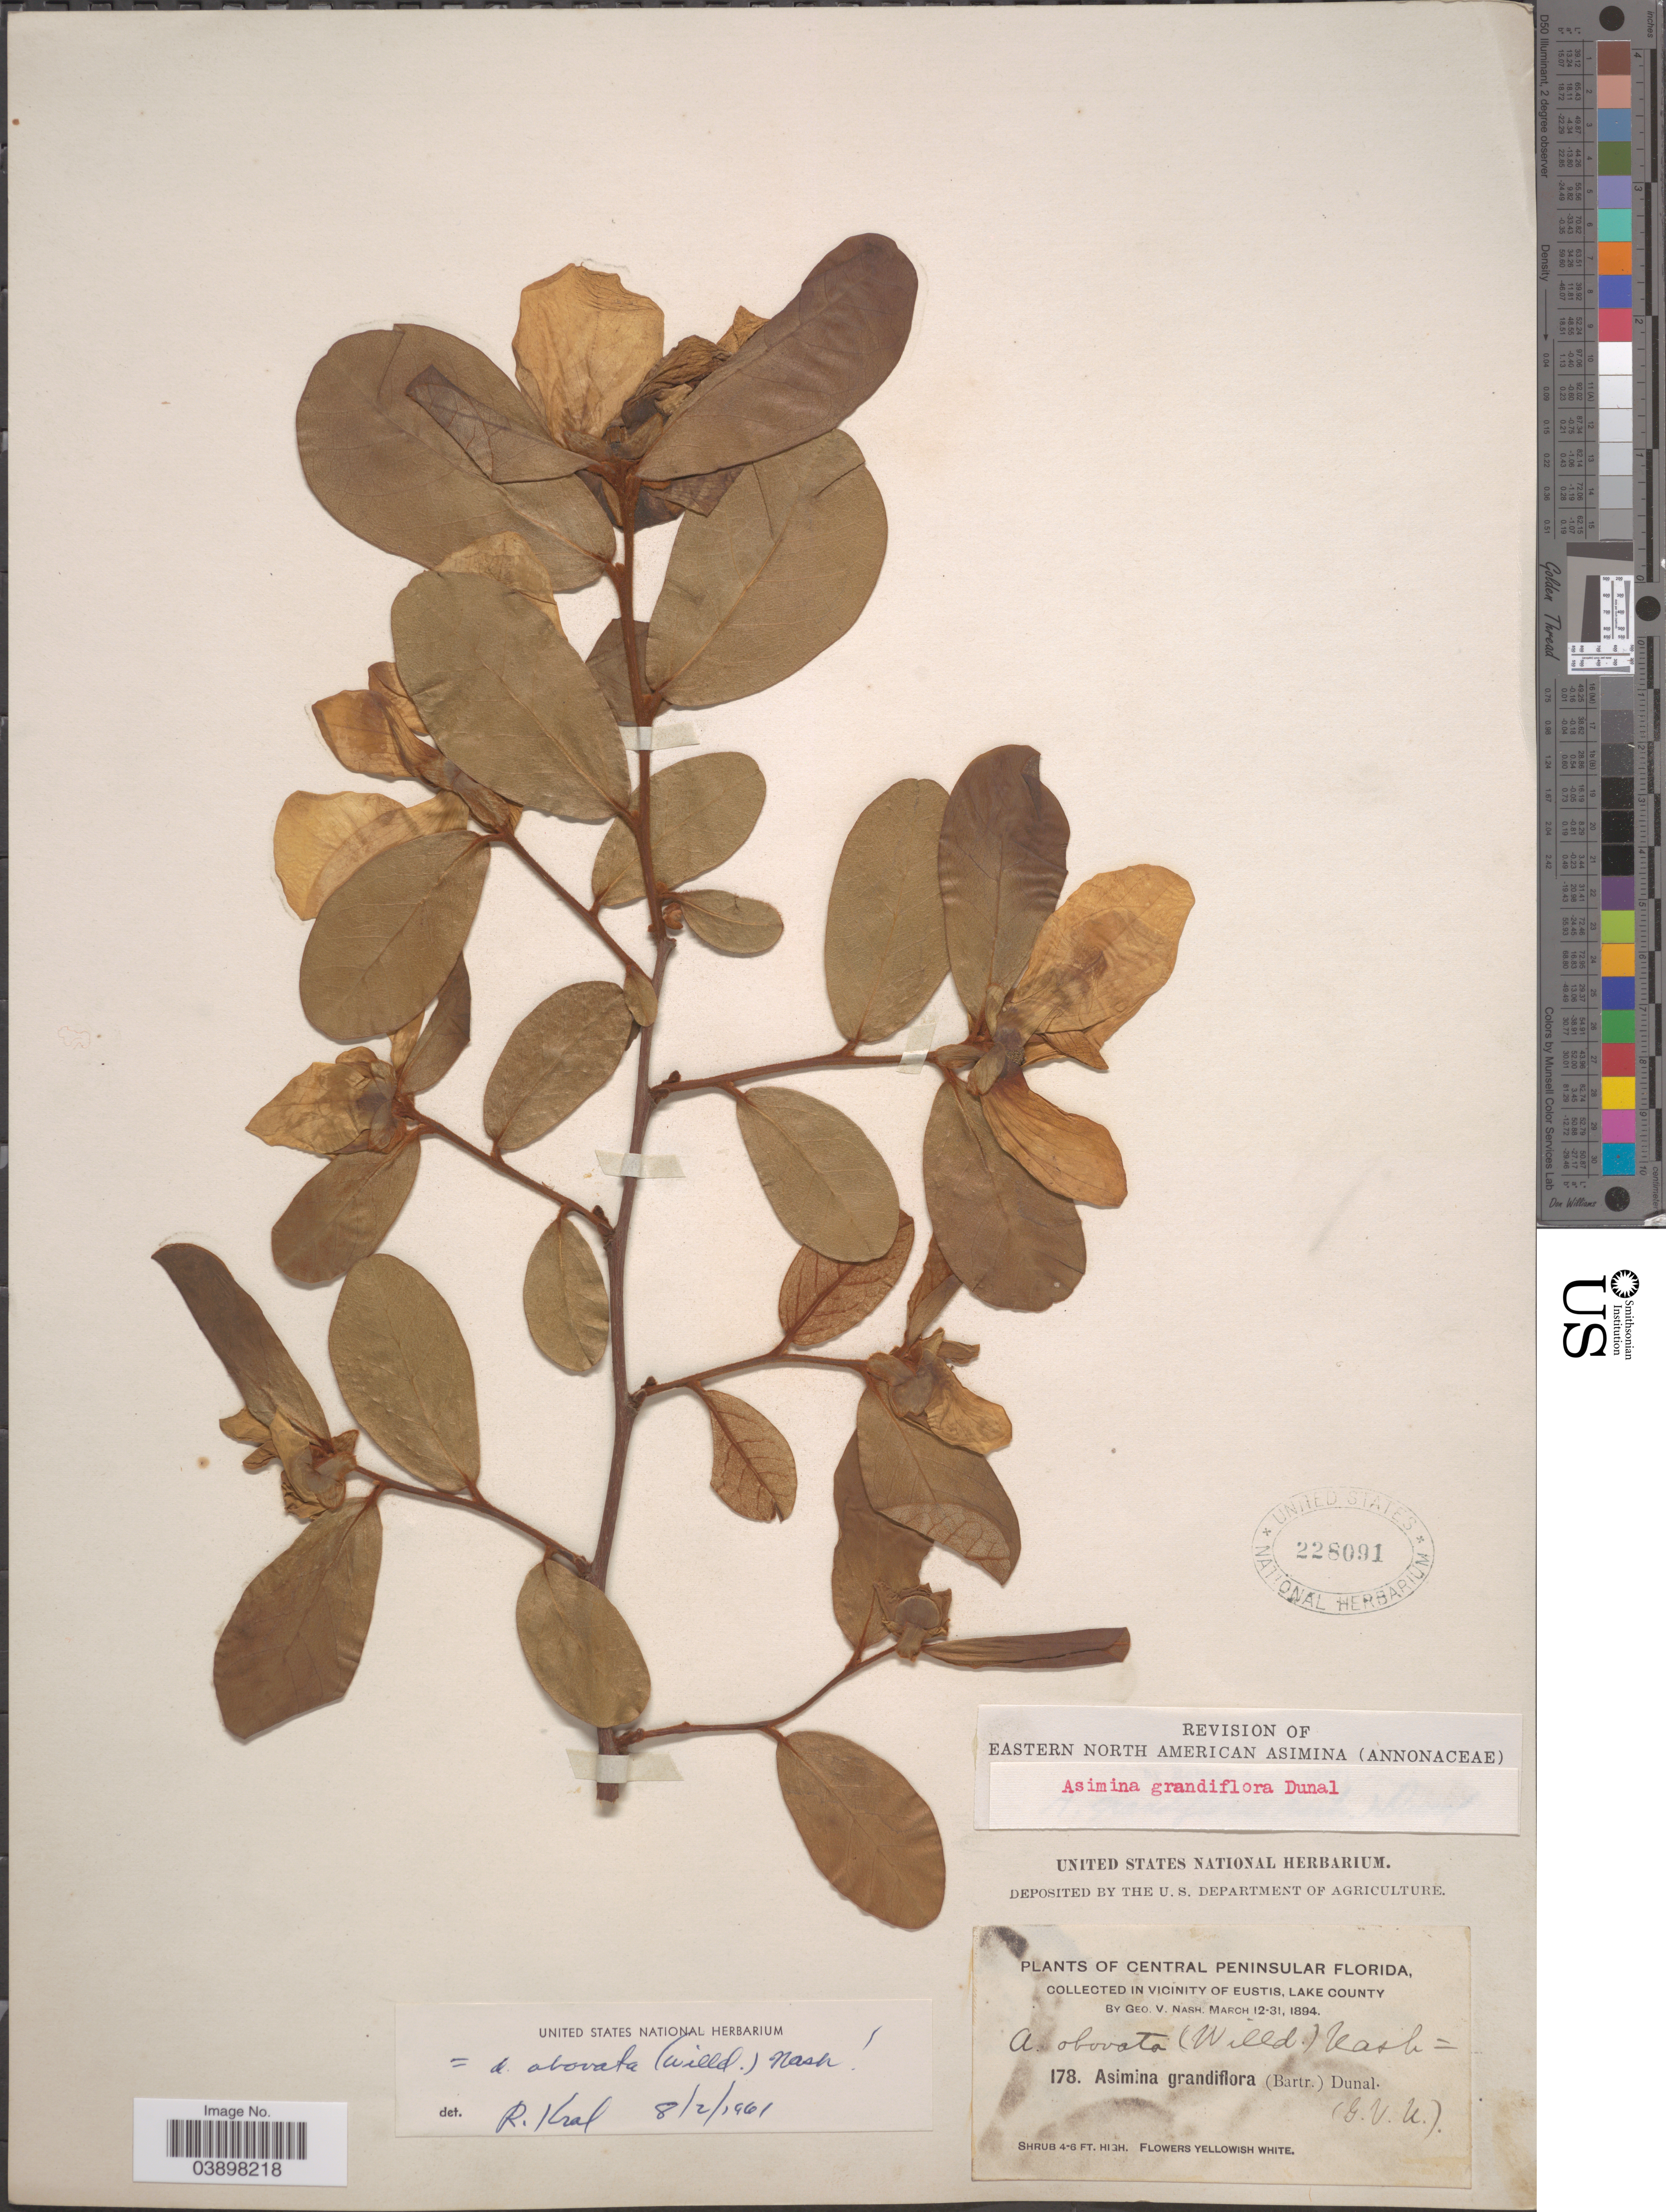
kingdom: Plantae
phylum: Tracheophyta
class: Magnoliopsida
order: Magnoliales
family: Annonaceae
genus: Asimina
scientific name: Asimina obovata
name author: (Willd.) Nash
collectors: G. V. Nash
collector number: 178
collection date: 1894-03-12/1894-03-31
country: United States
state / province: Florida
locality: Central Peninsular Florida, in Vicinity of Eustis, Lake County.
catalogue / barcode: US 228091